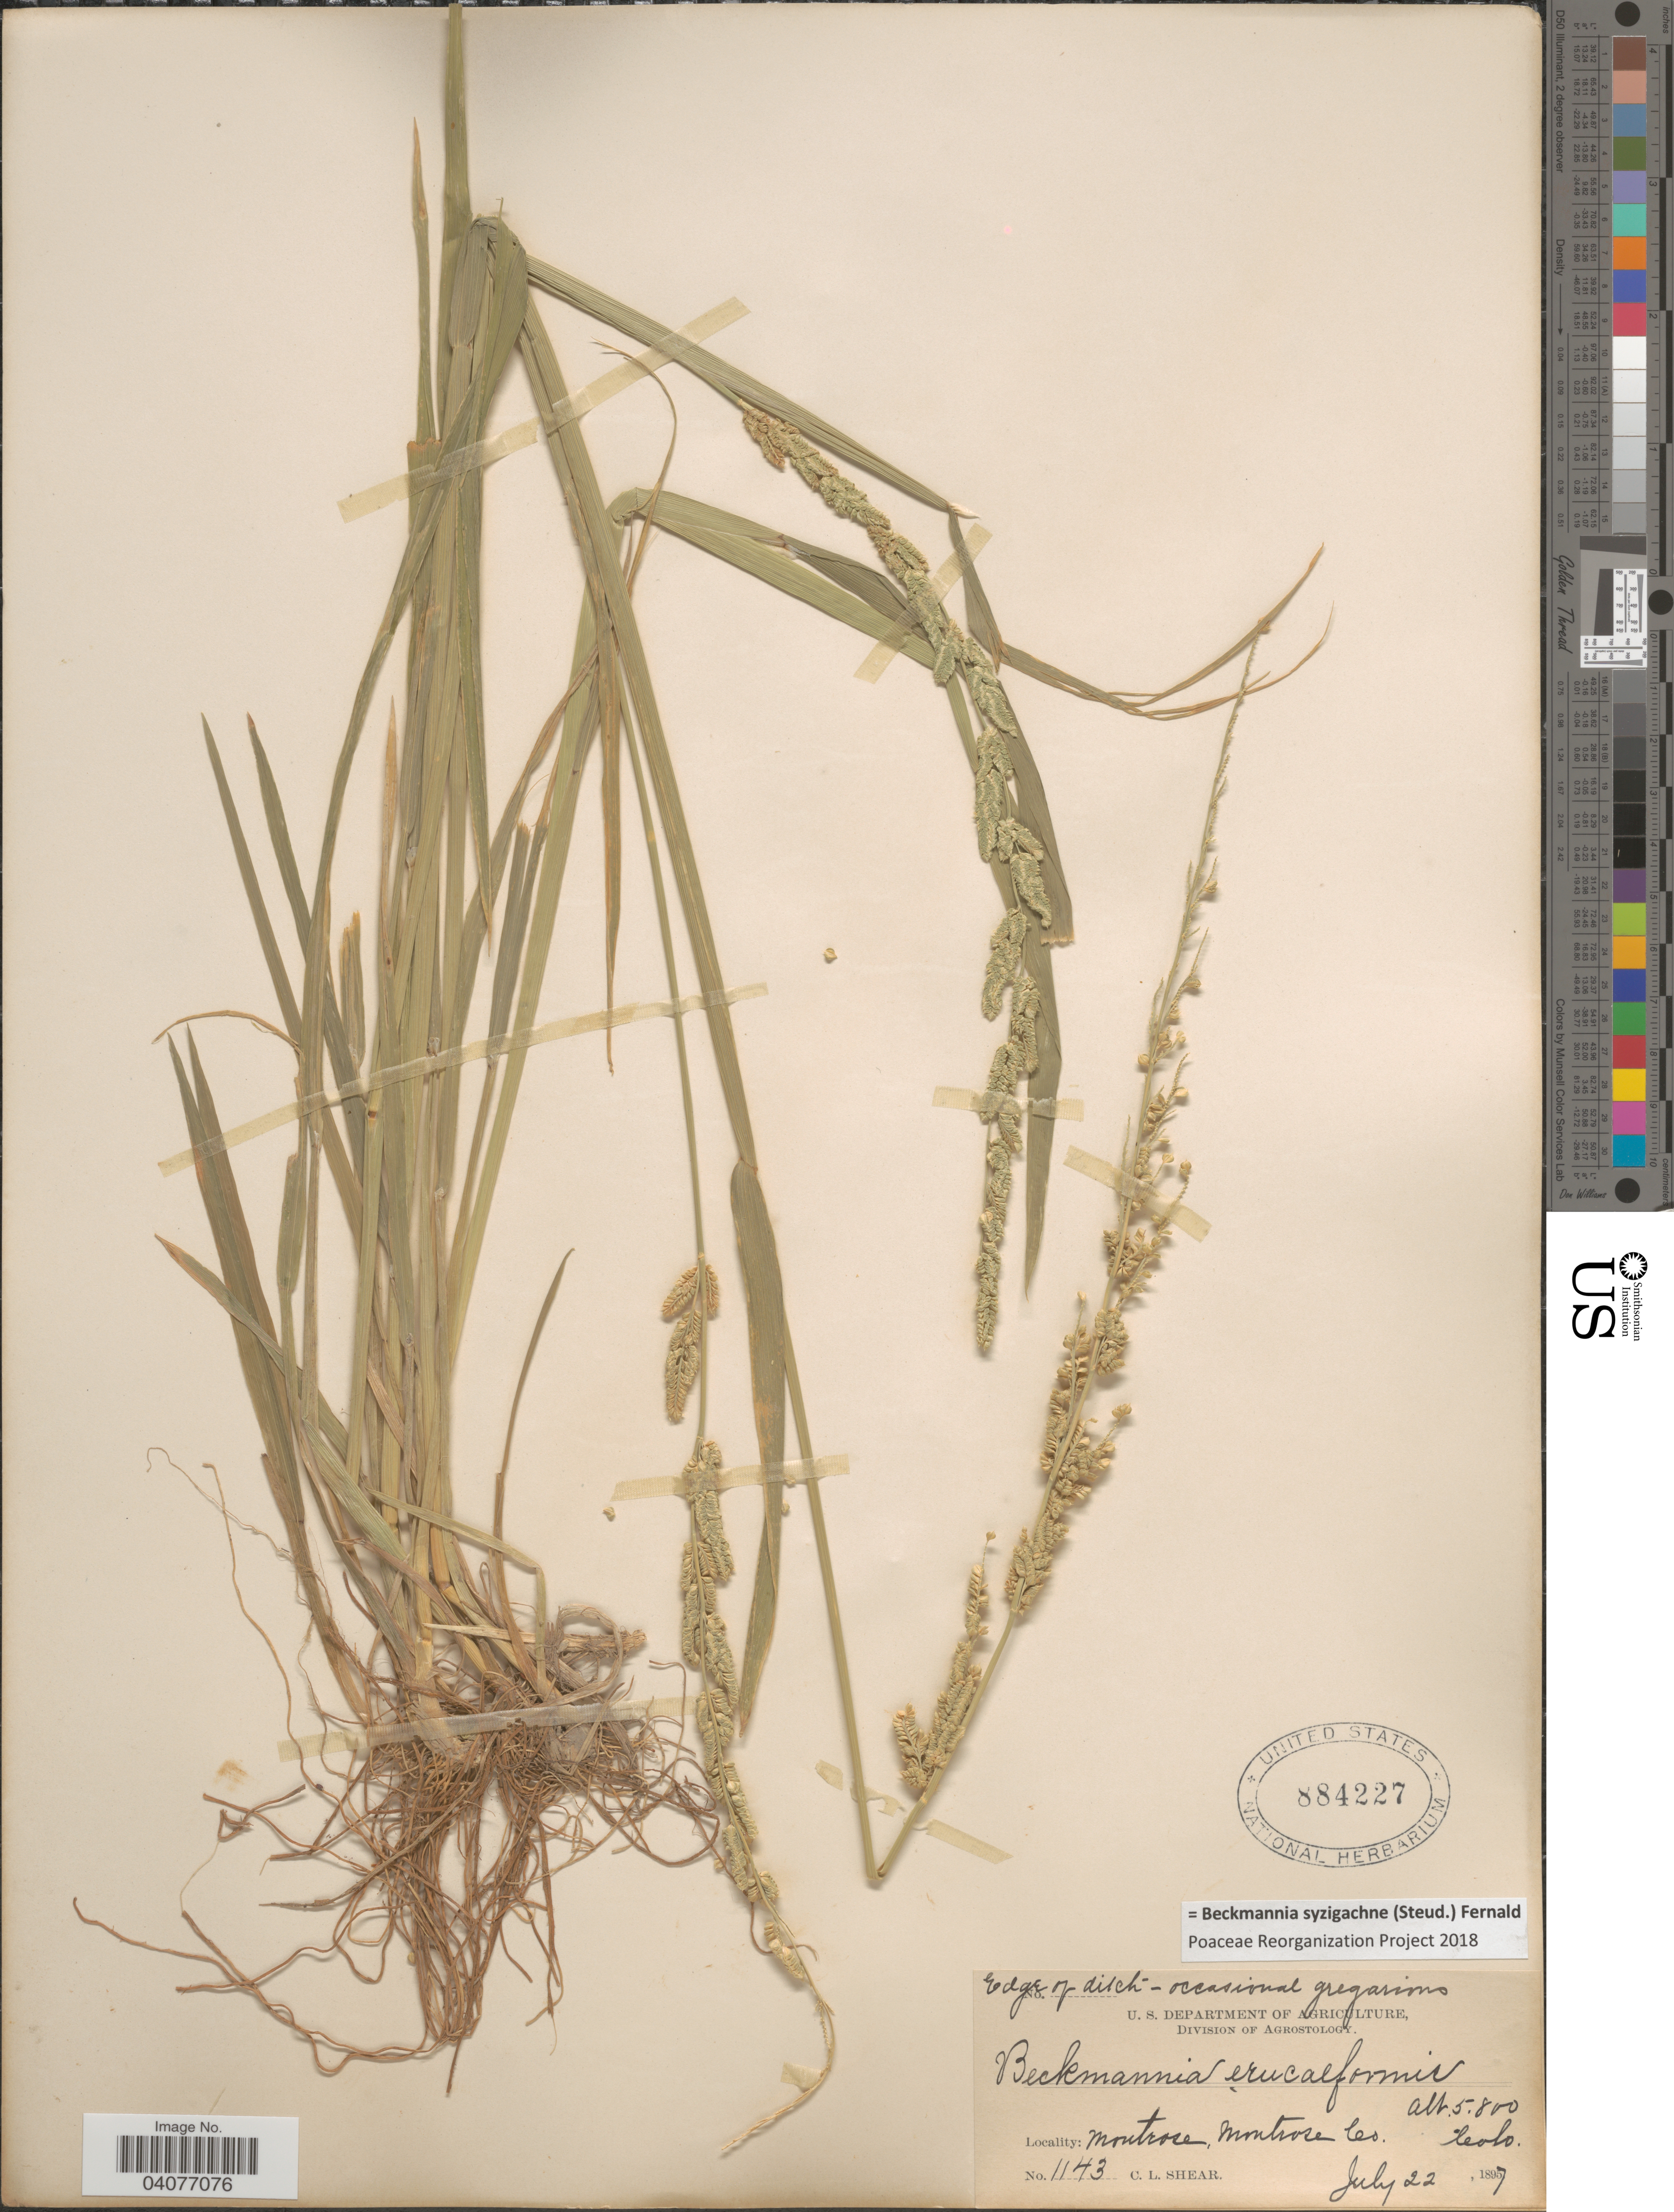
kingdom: Plantae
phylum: Tracheophyta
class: Liliopsida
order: Poales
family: Poaceae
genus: Beckmannia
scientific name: Beckmannia syzigachne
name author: (Steud.) Fernald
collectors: C. L. Shear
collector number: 1143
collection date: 1897-07-22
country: United States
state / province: Colorado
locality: Montrose, Montrose Co.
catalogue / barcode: US 884227